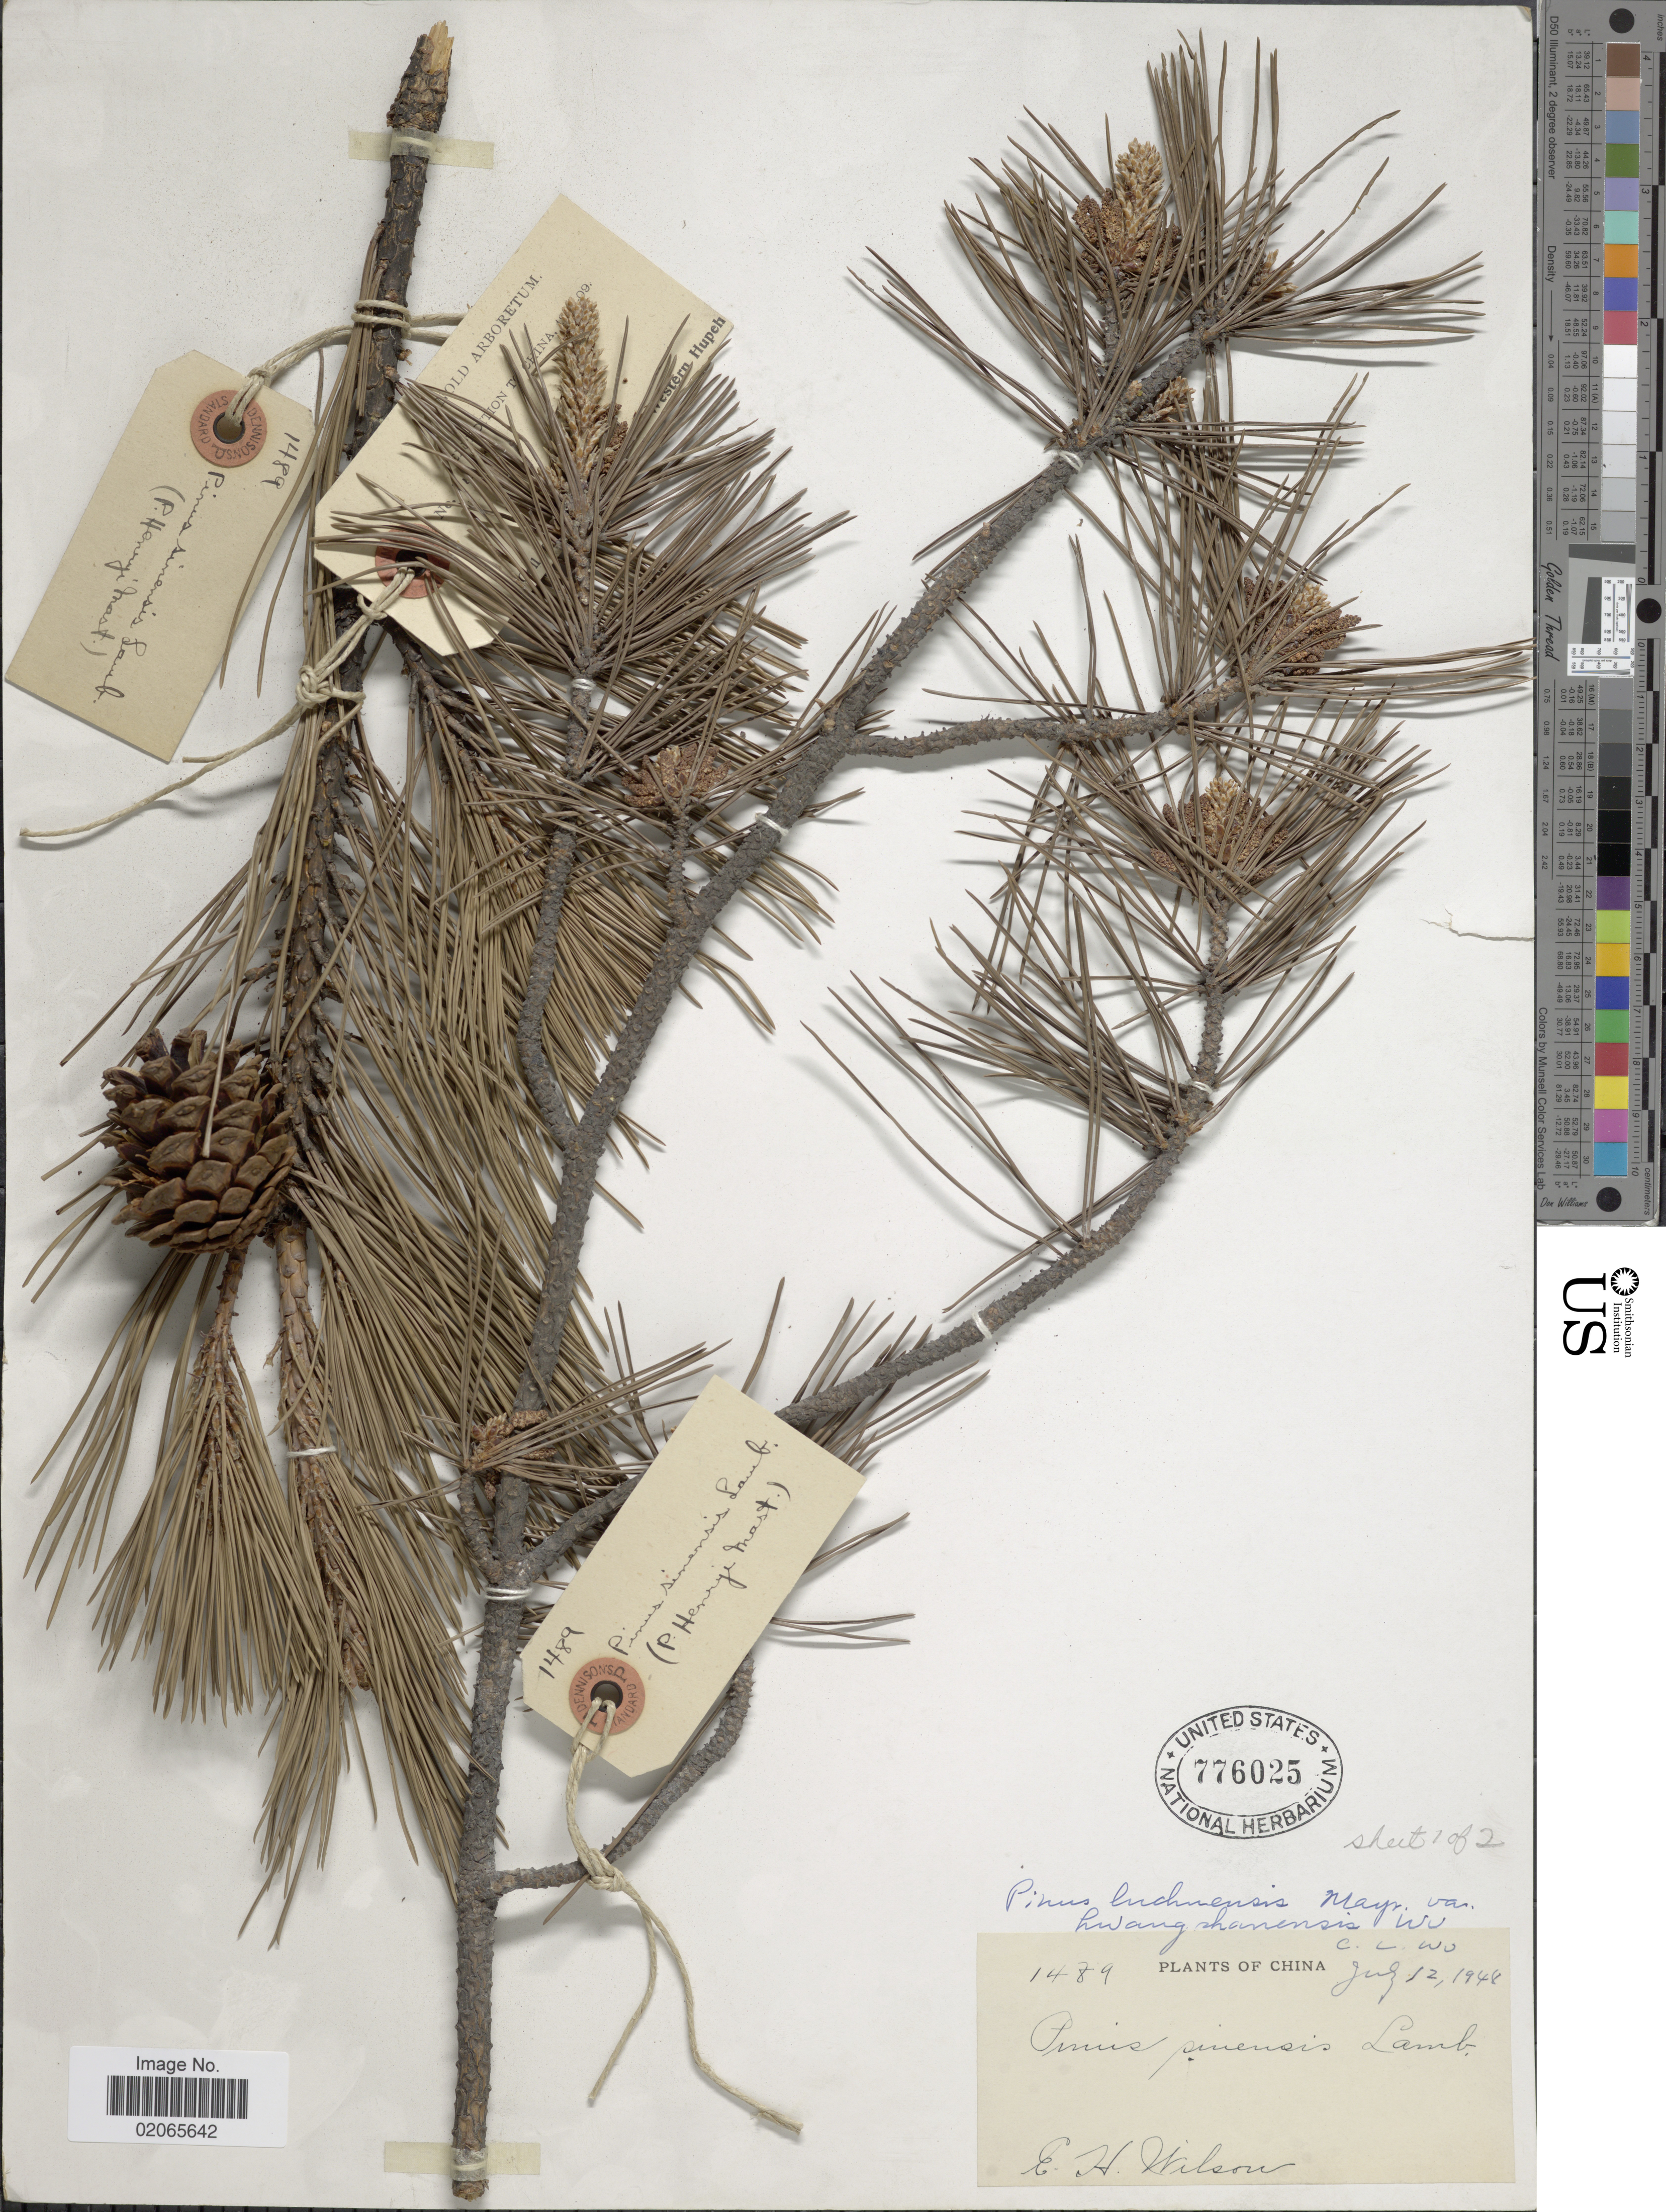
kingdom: Plantae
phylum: Tracheophyta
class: Pinopsida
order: Pinales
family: Pinaceae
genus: Pinus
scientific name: Pinus luchuensis var. hwangshanensis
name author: (K.C. Hsia) C.L. Wu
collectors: E. Wilson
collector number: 1489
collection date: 1907/1909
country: China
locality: Western Hupeh.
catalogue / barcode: US 776025